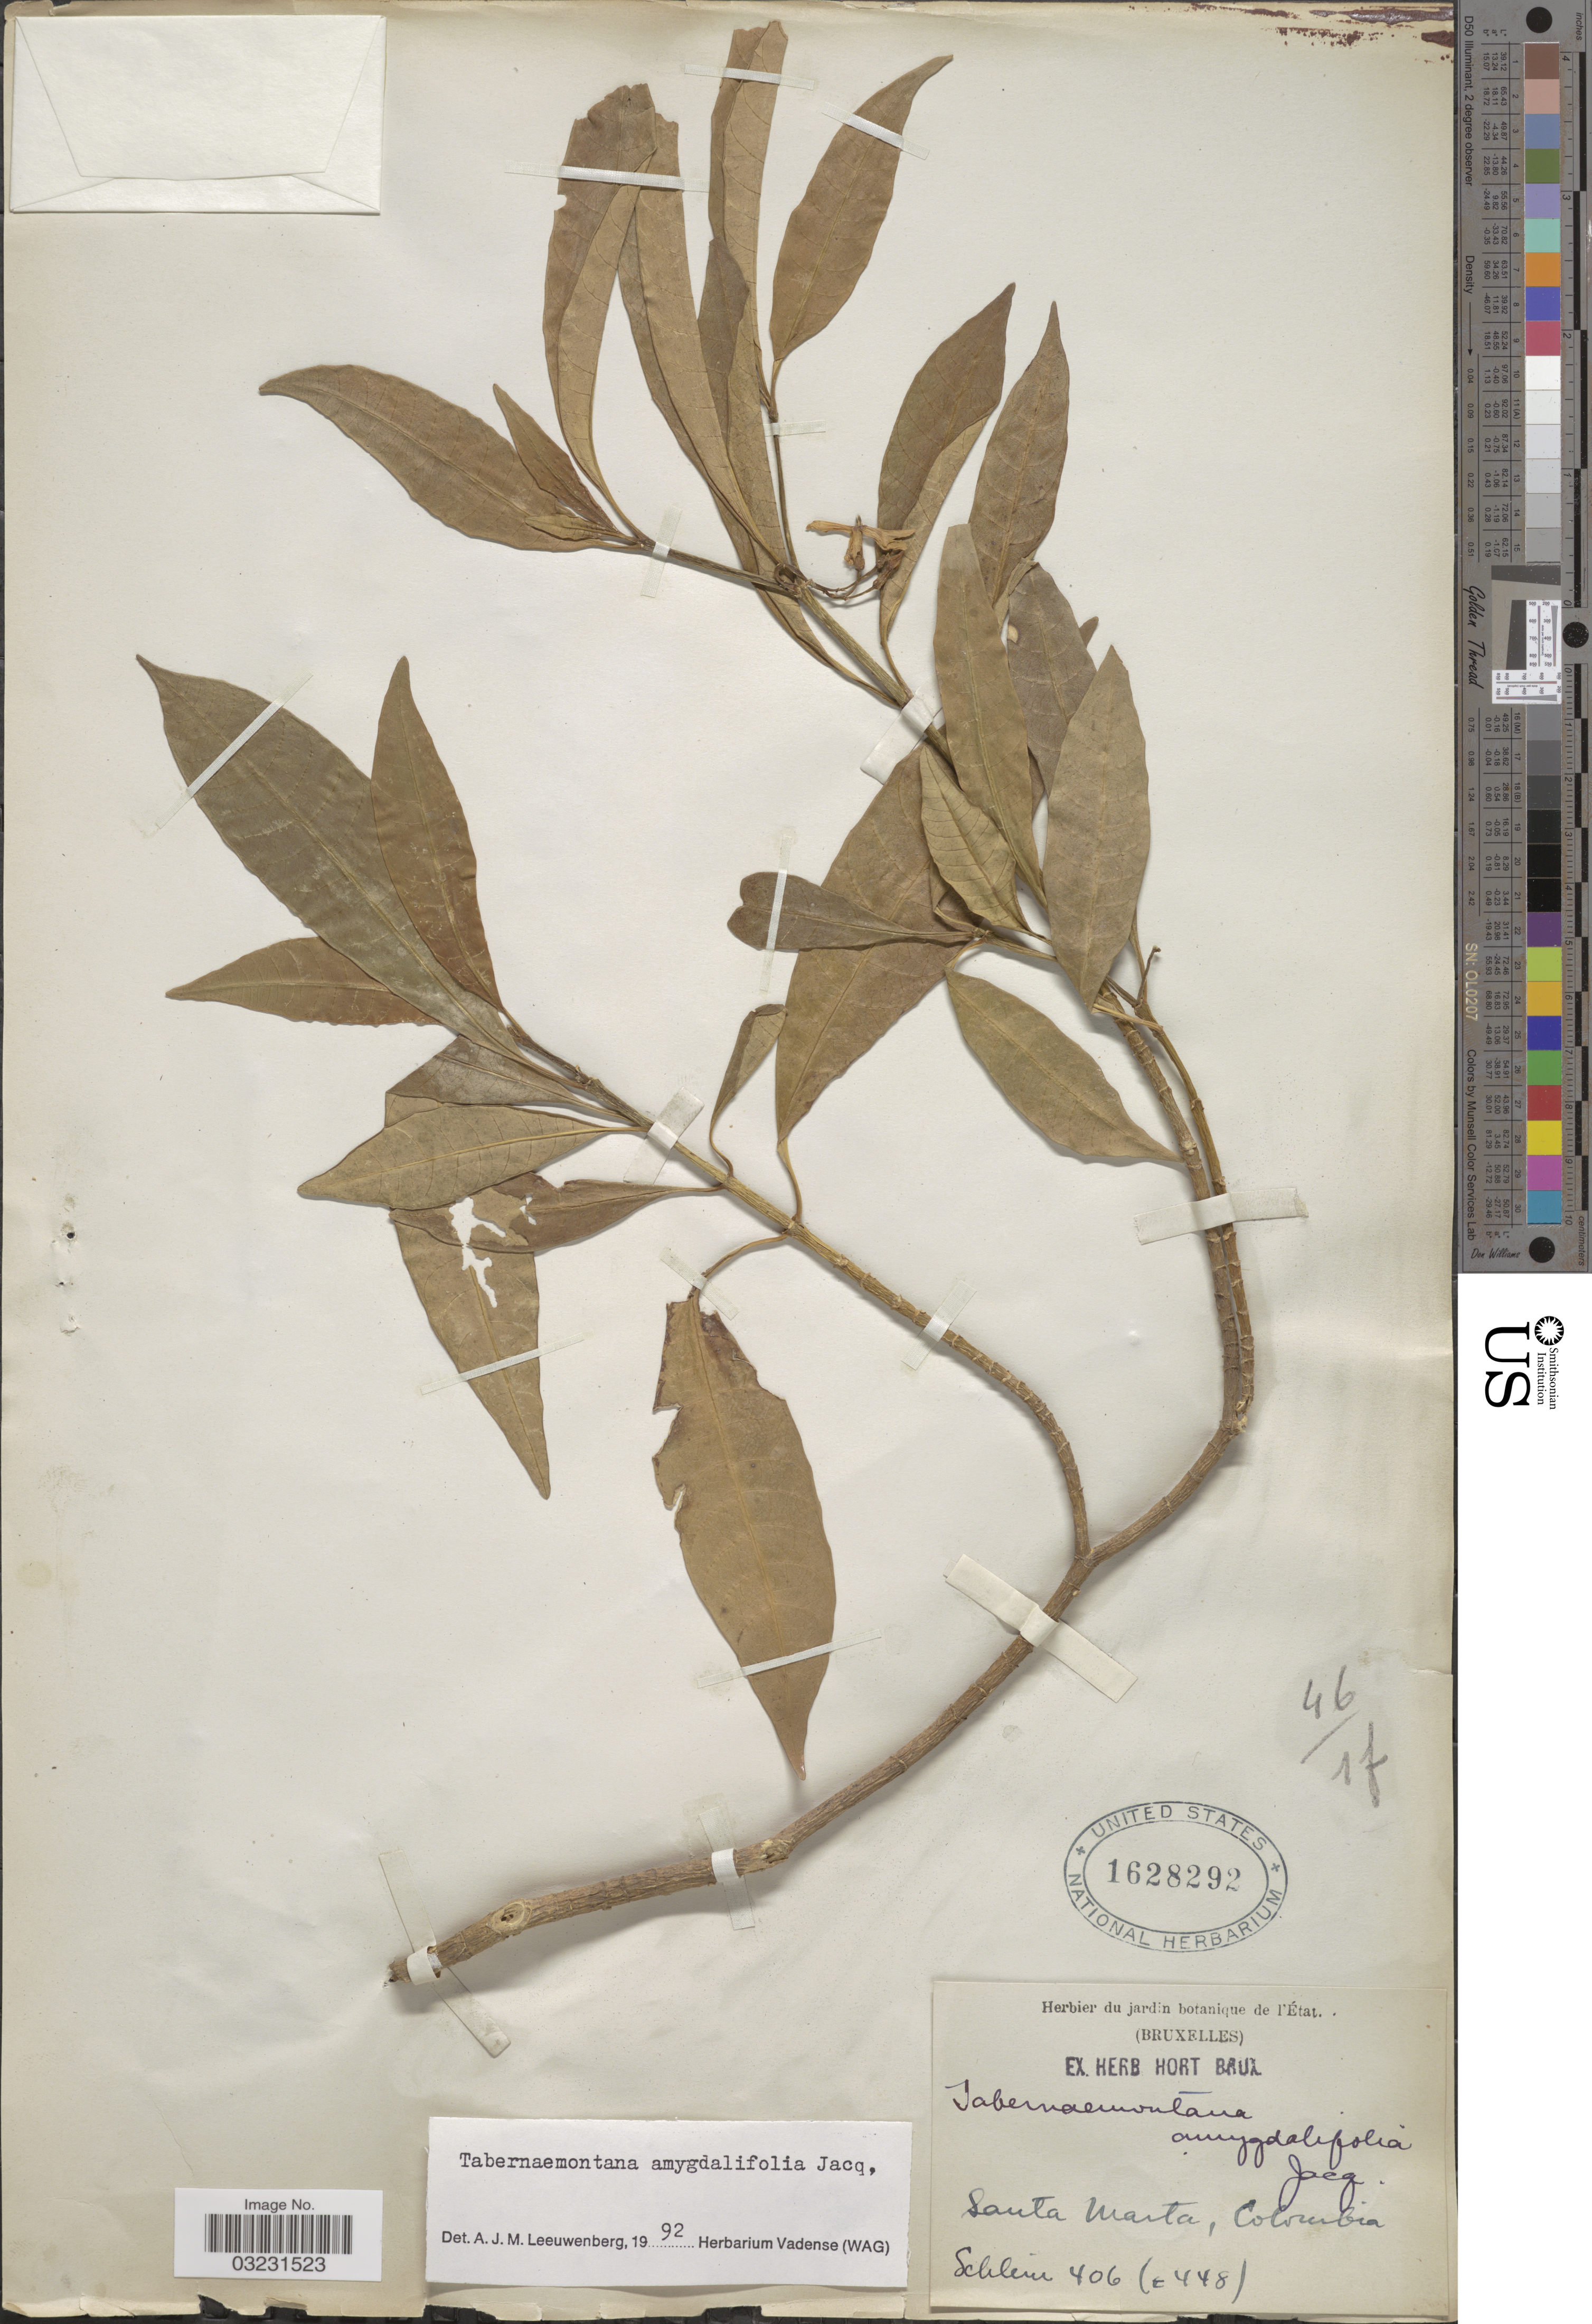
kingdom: Plantae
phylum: Tracheophyta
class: Magnoliopsida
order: Gentianales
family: Apocynaceae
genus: Tabernaemontana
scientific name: Tabernaemontana amygdalifolia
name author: Jacq.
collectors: Schlein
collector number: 406(=448)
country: Colombia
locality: Santa Marta.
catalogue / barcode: US 1628292